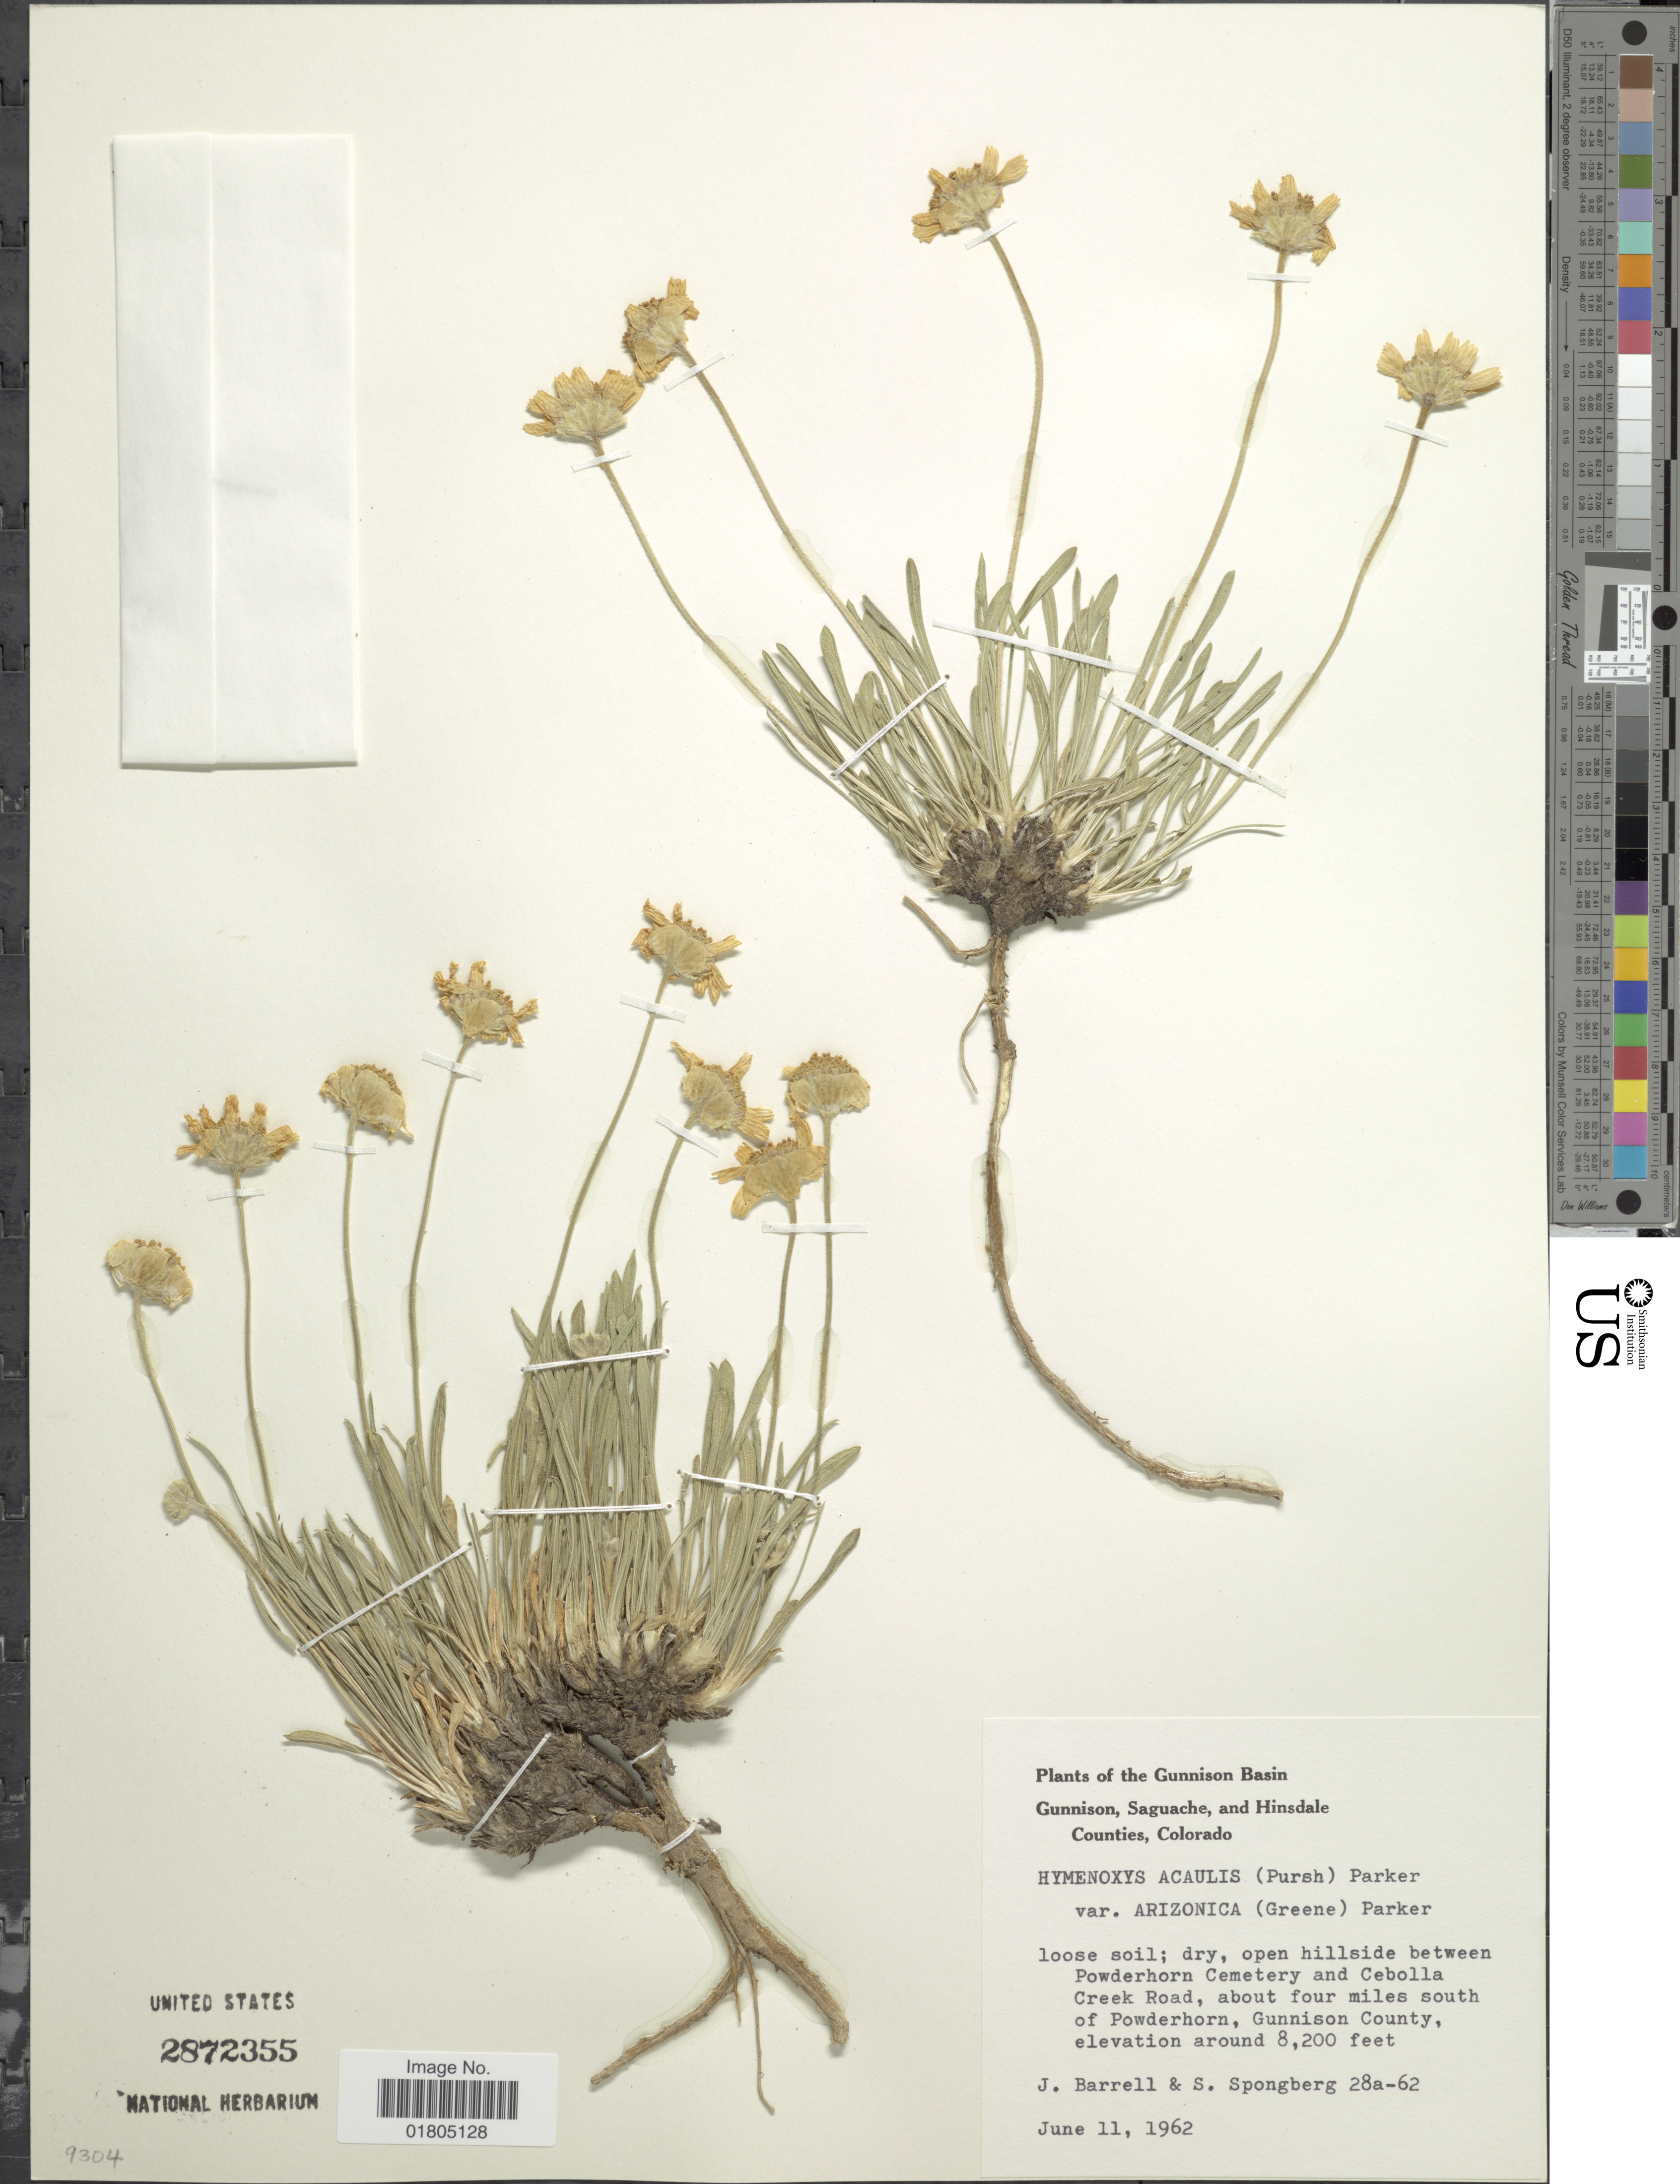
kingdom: Plantae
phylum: Tracheophyta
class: Magnoliopsida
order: Asterales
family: Asteraceae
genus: Actinea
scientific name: Actinea acaulis var. arizonica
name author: (Greene) S.F. Blake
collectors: J. Barrell & S. A.Spongberg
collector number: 28a-26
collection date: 1962-06-11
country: United States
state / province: Colorado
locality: The Gunnison Basin, Gunnison, Saguache, and Hinsdale Counties, Colorado, Open hillside between Powderhorn Cemetery and Cebolla Creek Road, about four miles south of Powderhorn, Gunnison County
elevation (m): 2499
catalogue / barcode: US 2872355